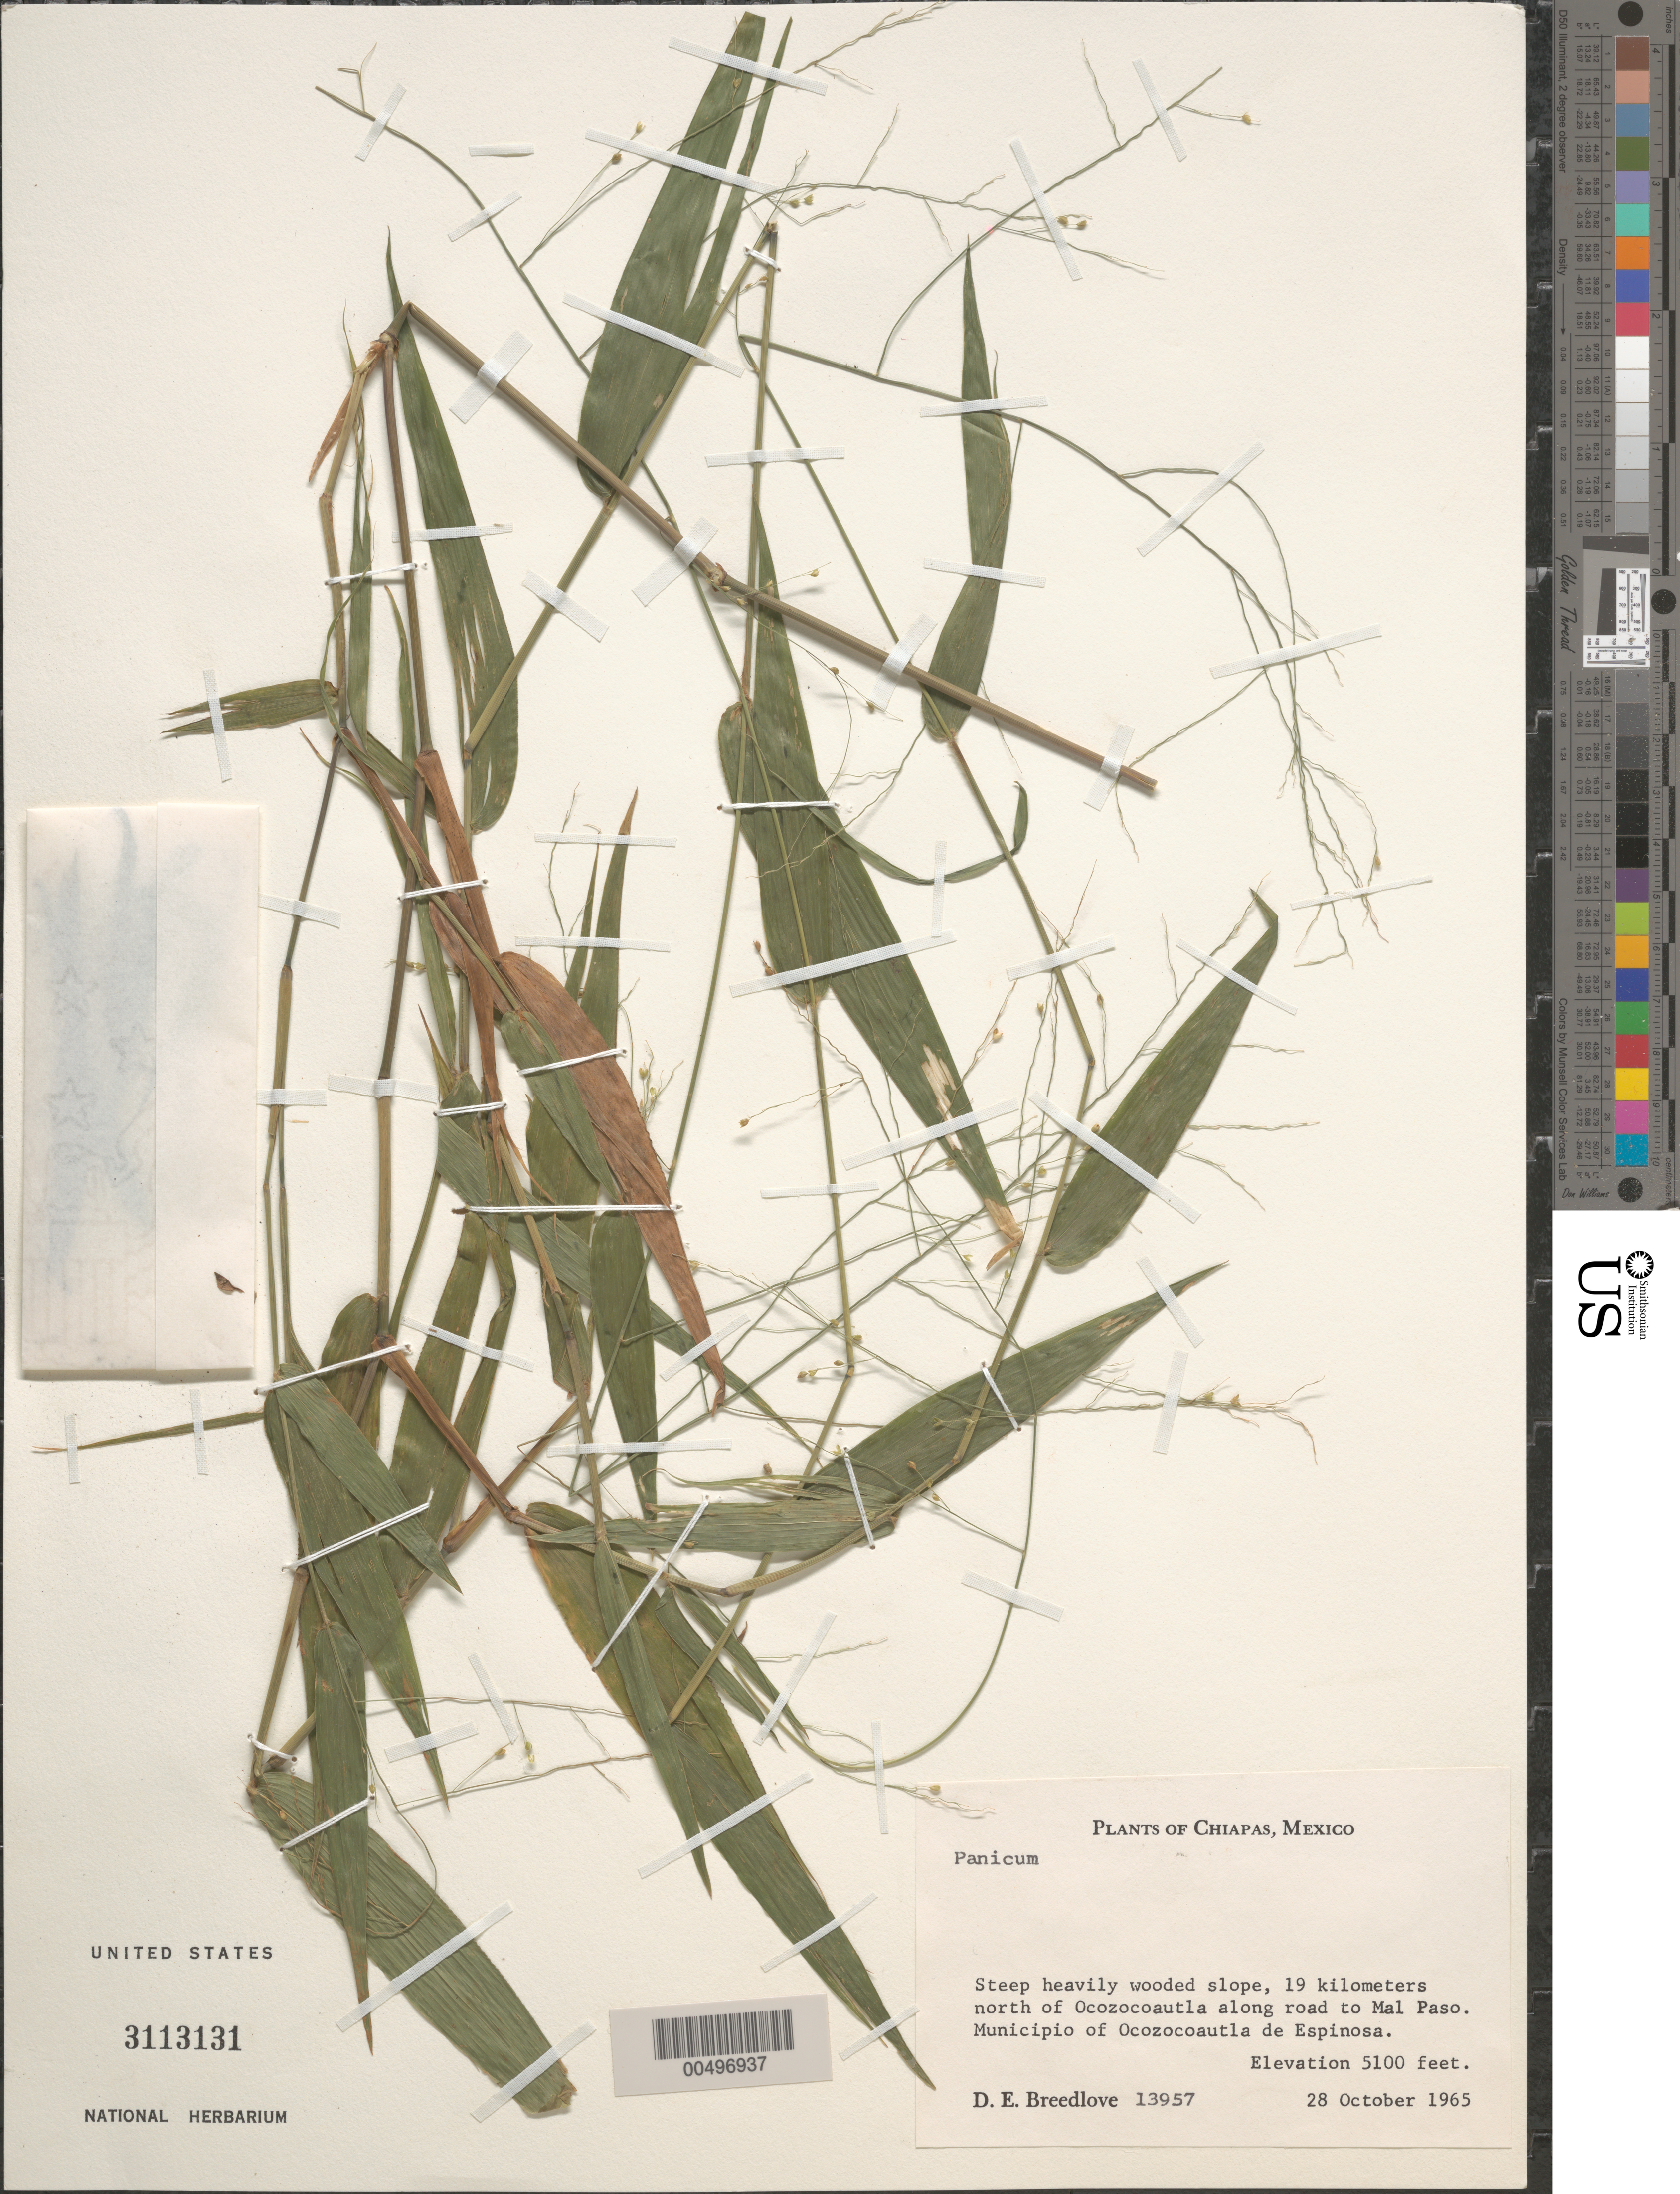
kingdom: Plantae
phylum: Tracheophyta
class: Liliopsida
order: Poales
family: Poaceae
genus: Panicum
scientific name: Panicum sp.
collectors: D. E. Breedlove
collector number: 13957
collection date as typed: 28 Oct 1965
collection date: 1965-10-28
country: Mexico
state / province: Chiapas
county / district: Ocozocoautla de Espinosa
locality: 19 km N of Ocozocoautla along rd to Mal Paso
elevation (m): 1554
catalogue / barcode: US 3113131